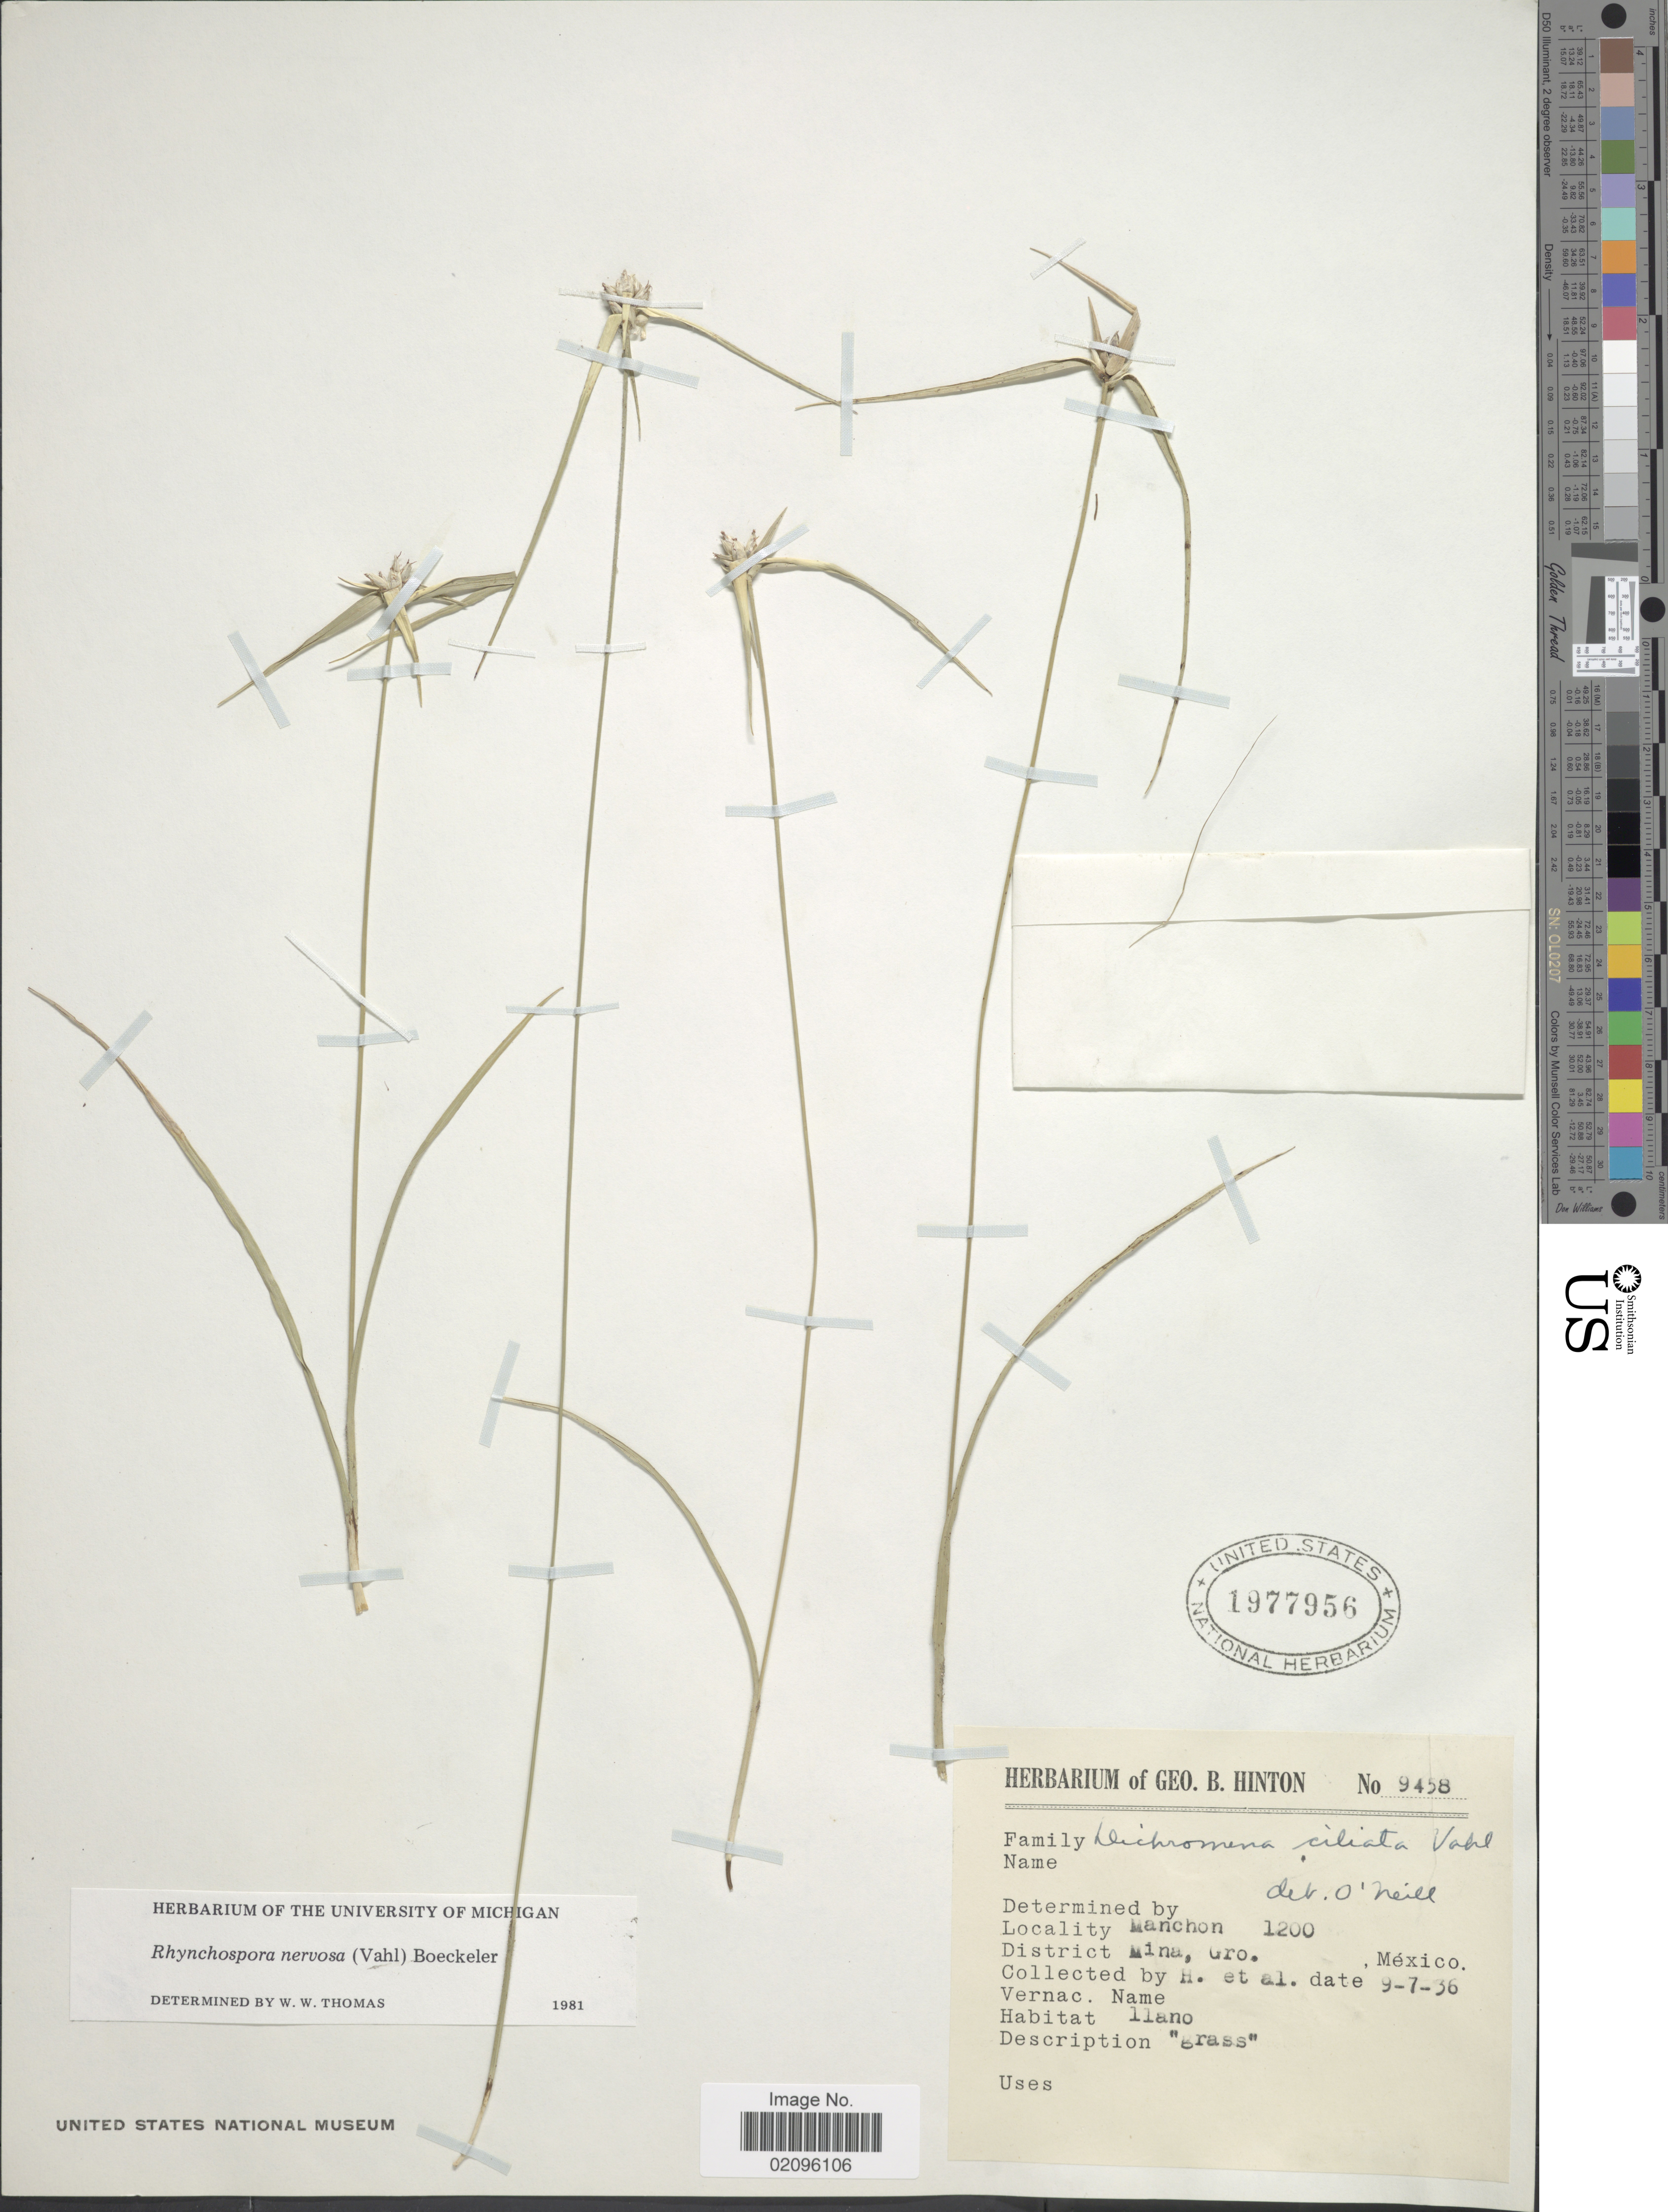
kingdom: Plantae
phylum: Tracheophyta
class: Liliopsida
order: Poales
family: Cyperaceae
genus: Rhynchospora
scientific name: Rhynchospora nervosa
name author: (Vahl) Boeckeler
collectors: G. B. Hinton & et al.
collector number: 9458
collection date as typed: Transcribed d/m/y: 7/9/36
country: Mexico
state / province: Guerrero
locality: Manchon, District Mina.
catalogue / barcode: US 1977956